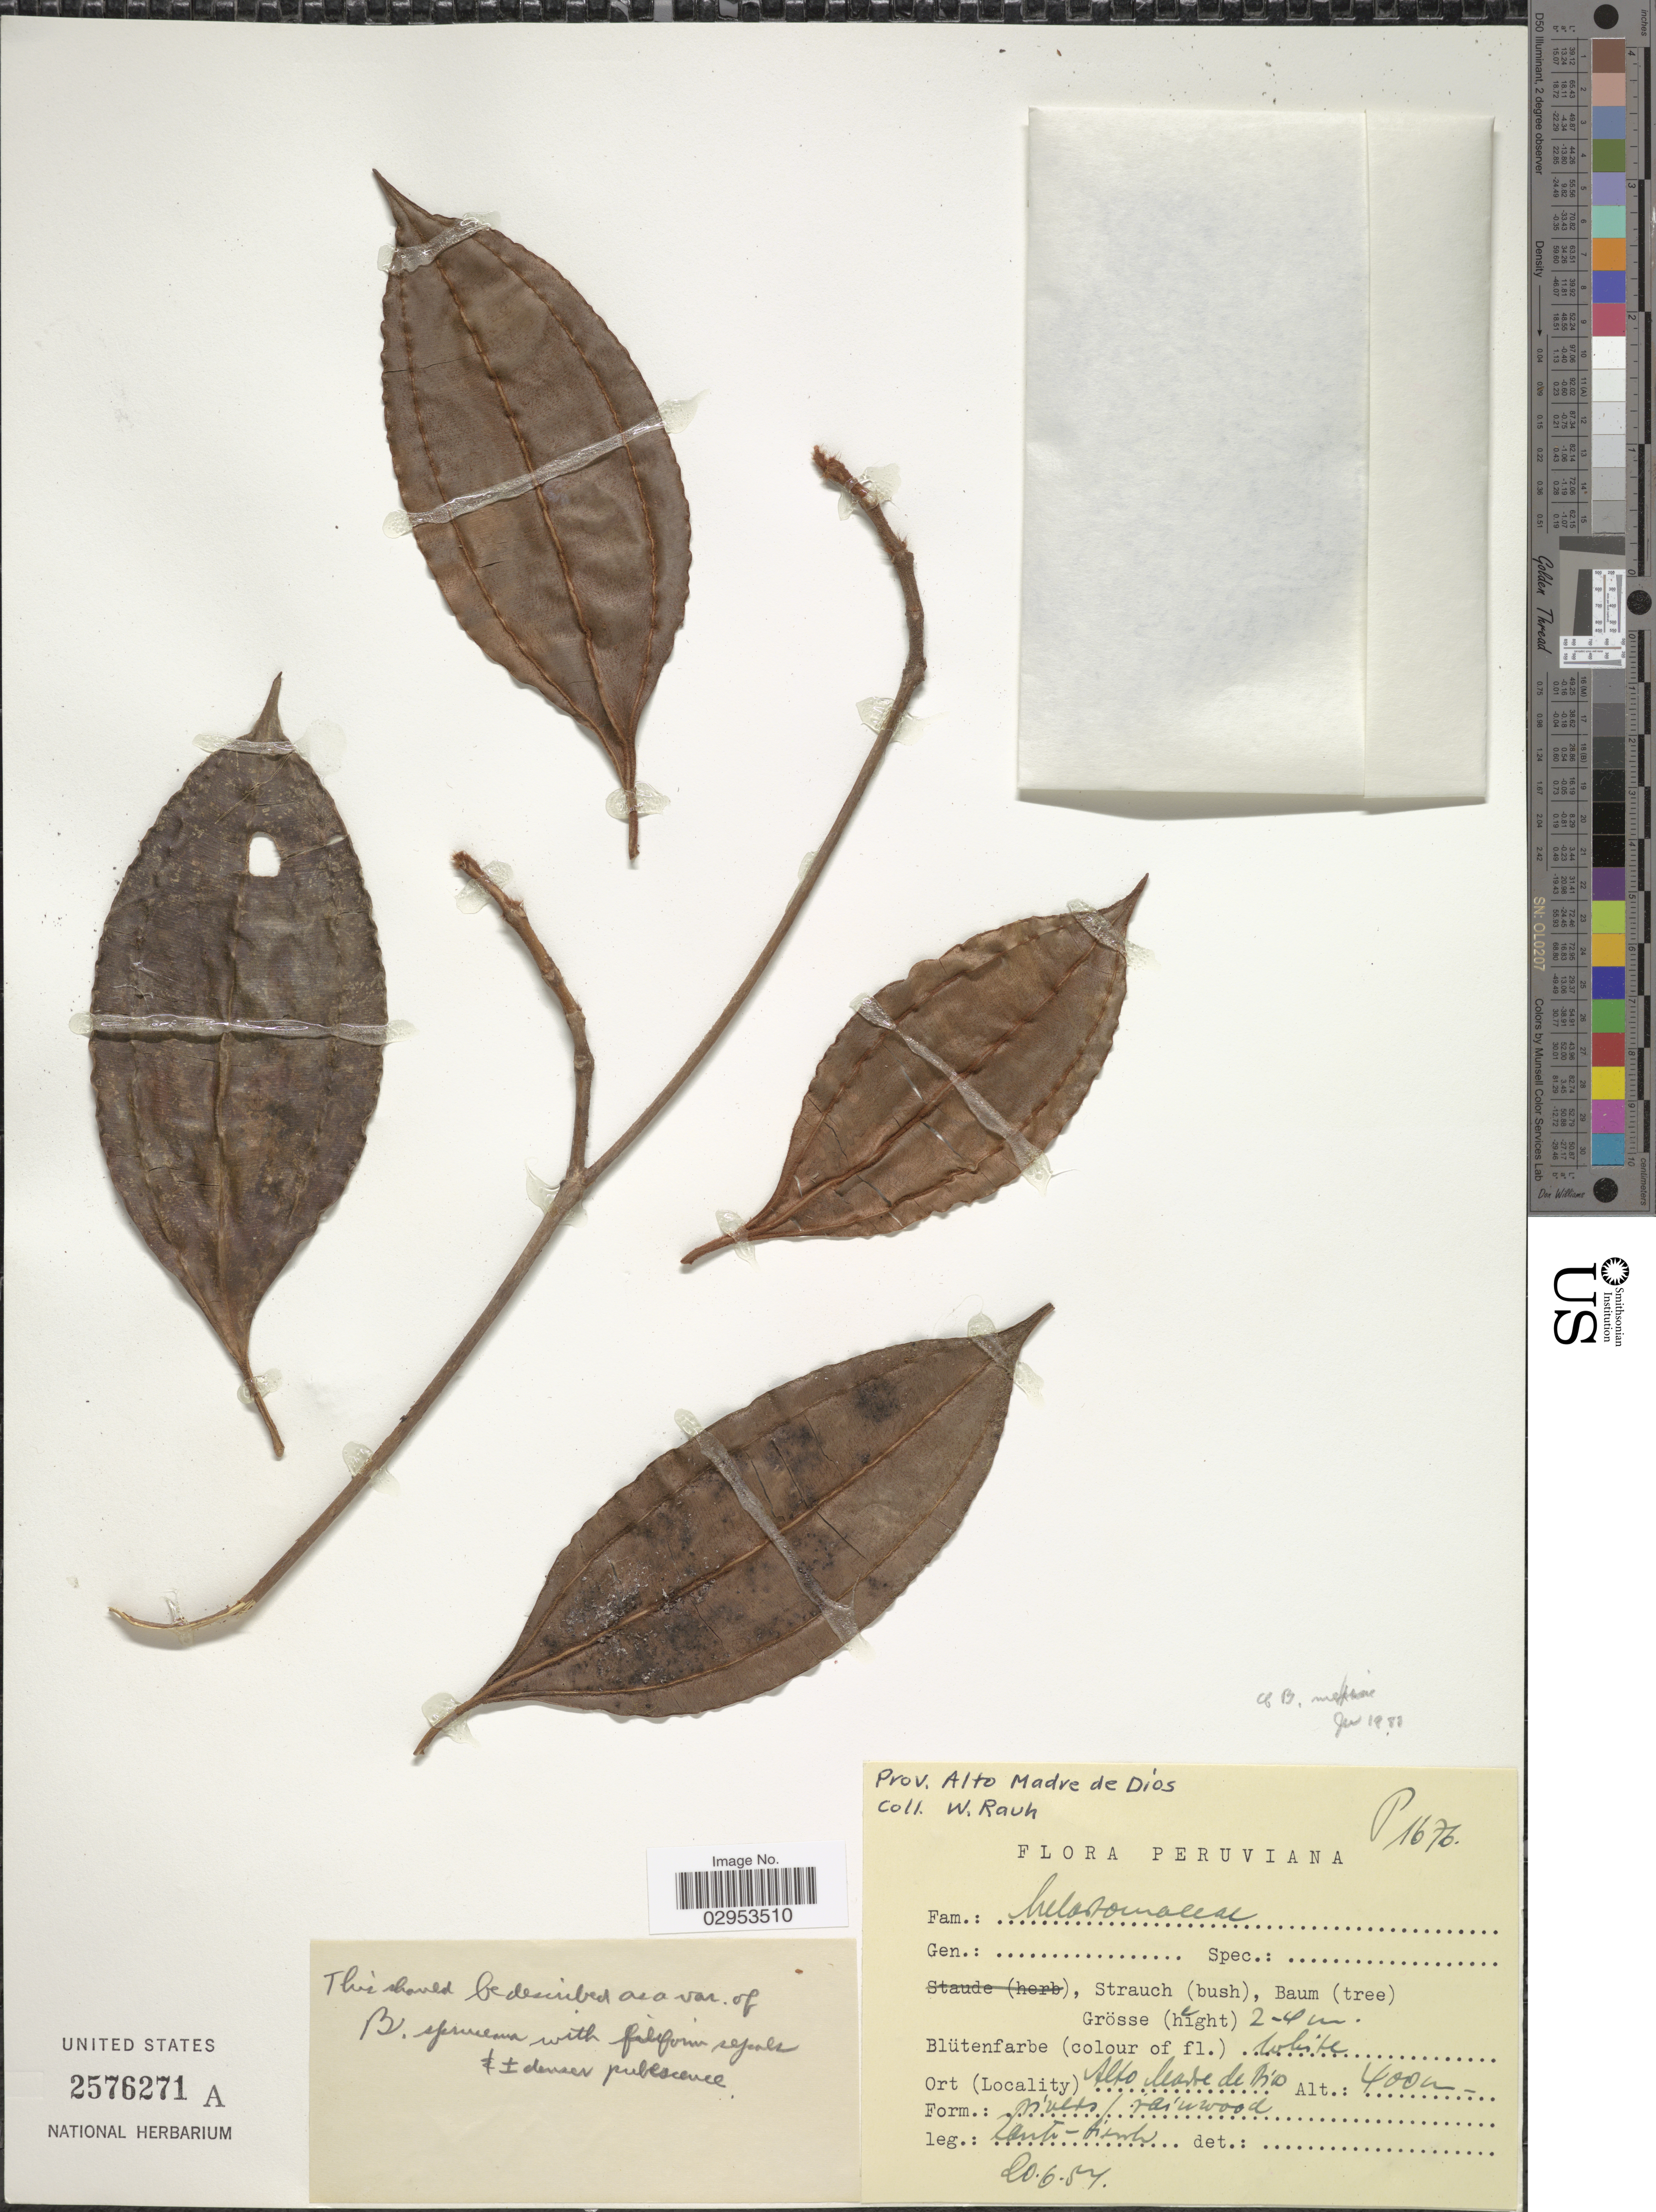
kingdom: Plantae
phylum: Tracheophyta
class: Magnoliopsida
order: Myrtales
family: Melastomataceae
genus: Blakea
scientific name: Blakea spruceana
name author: Cogn.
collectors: W. Rauh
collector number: P1676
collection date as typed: Transcribed d/m/y: 20/6/54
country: Peru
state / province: Madre de Dios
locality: Prov. Alto Madre de Díos.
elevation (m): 400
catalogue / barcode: US 2576271A